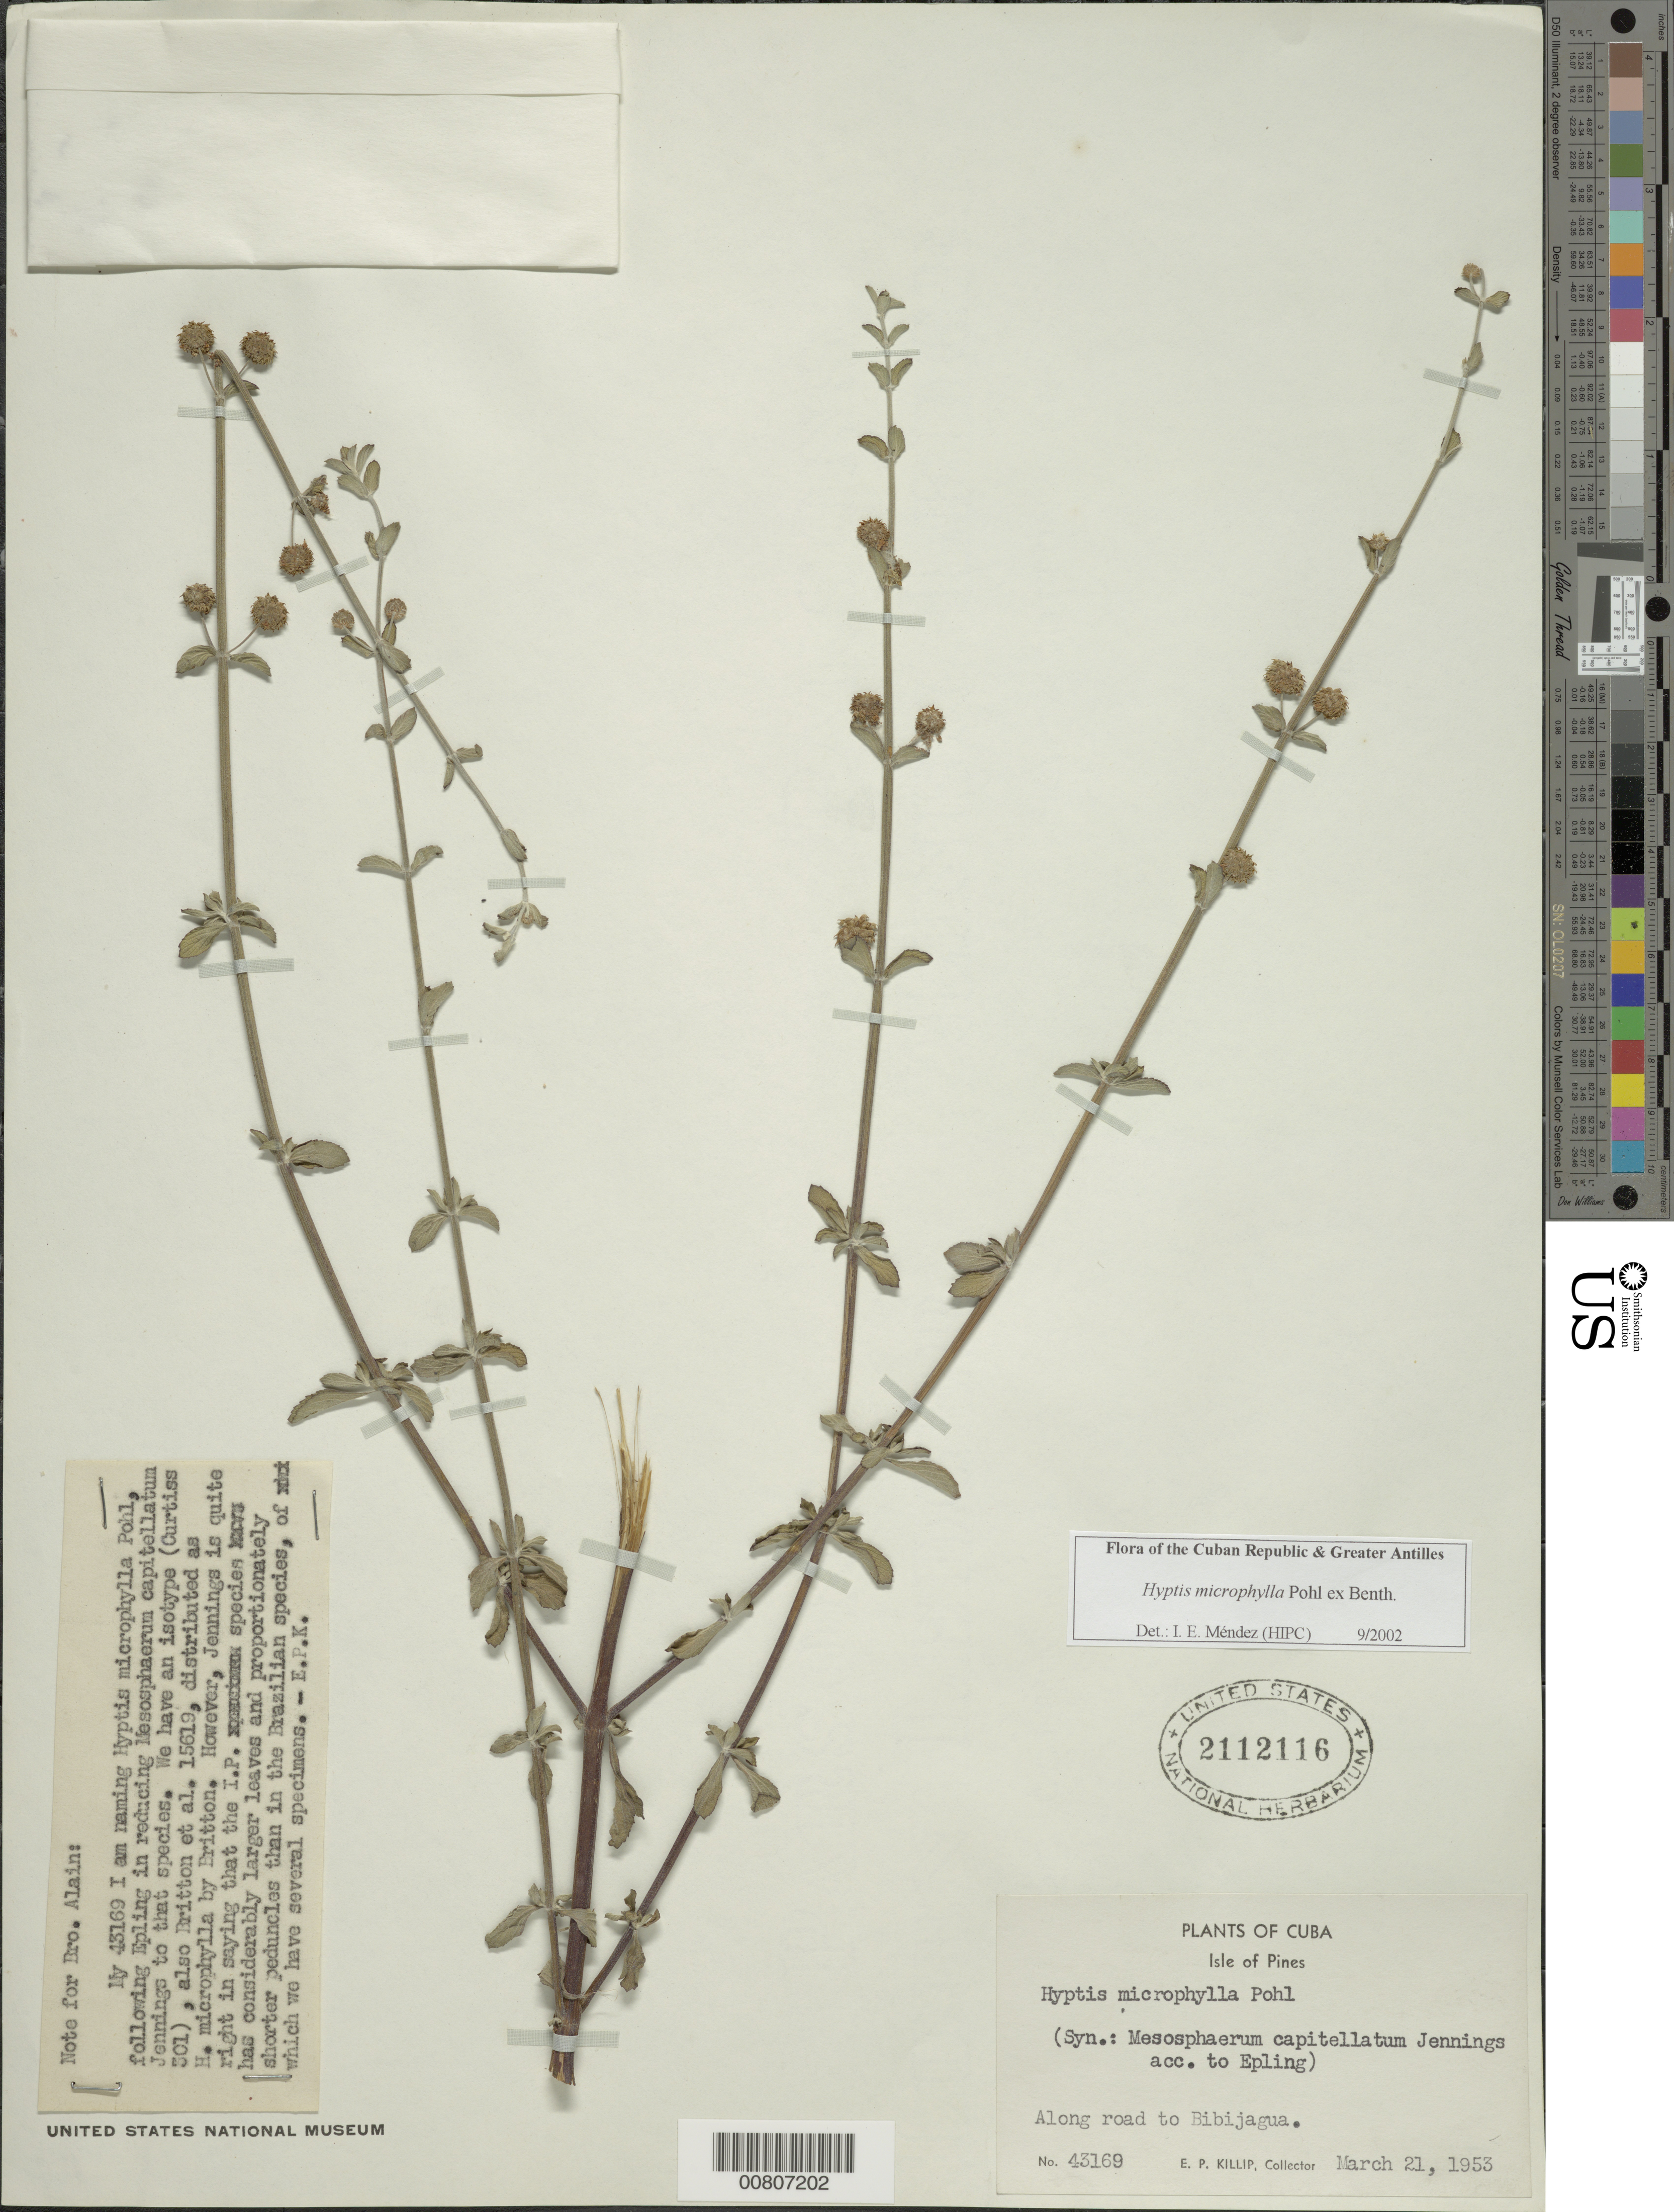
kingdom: Plantae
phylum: Tracheophyta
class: Magnoliopsida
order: Lamiales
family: Lamiaceae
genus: Hyptis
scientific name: Hyptis microphylla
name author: Pohl ex Benth.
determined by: Méndez, Isidro E., (HIPC)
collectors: E. P. Killip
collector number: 43169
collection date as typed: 21 Mar 1953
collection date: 1953-03-21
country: Cuba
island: Isla de la Juventud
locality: Isle of Pines, along road to Bibijagua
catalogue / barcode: US 2112116